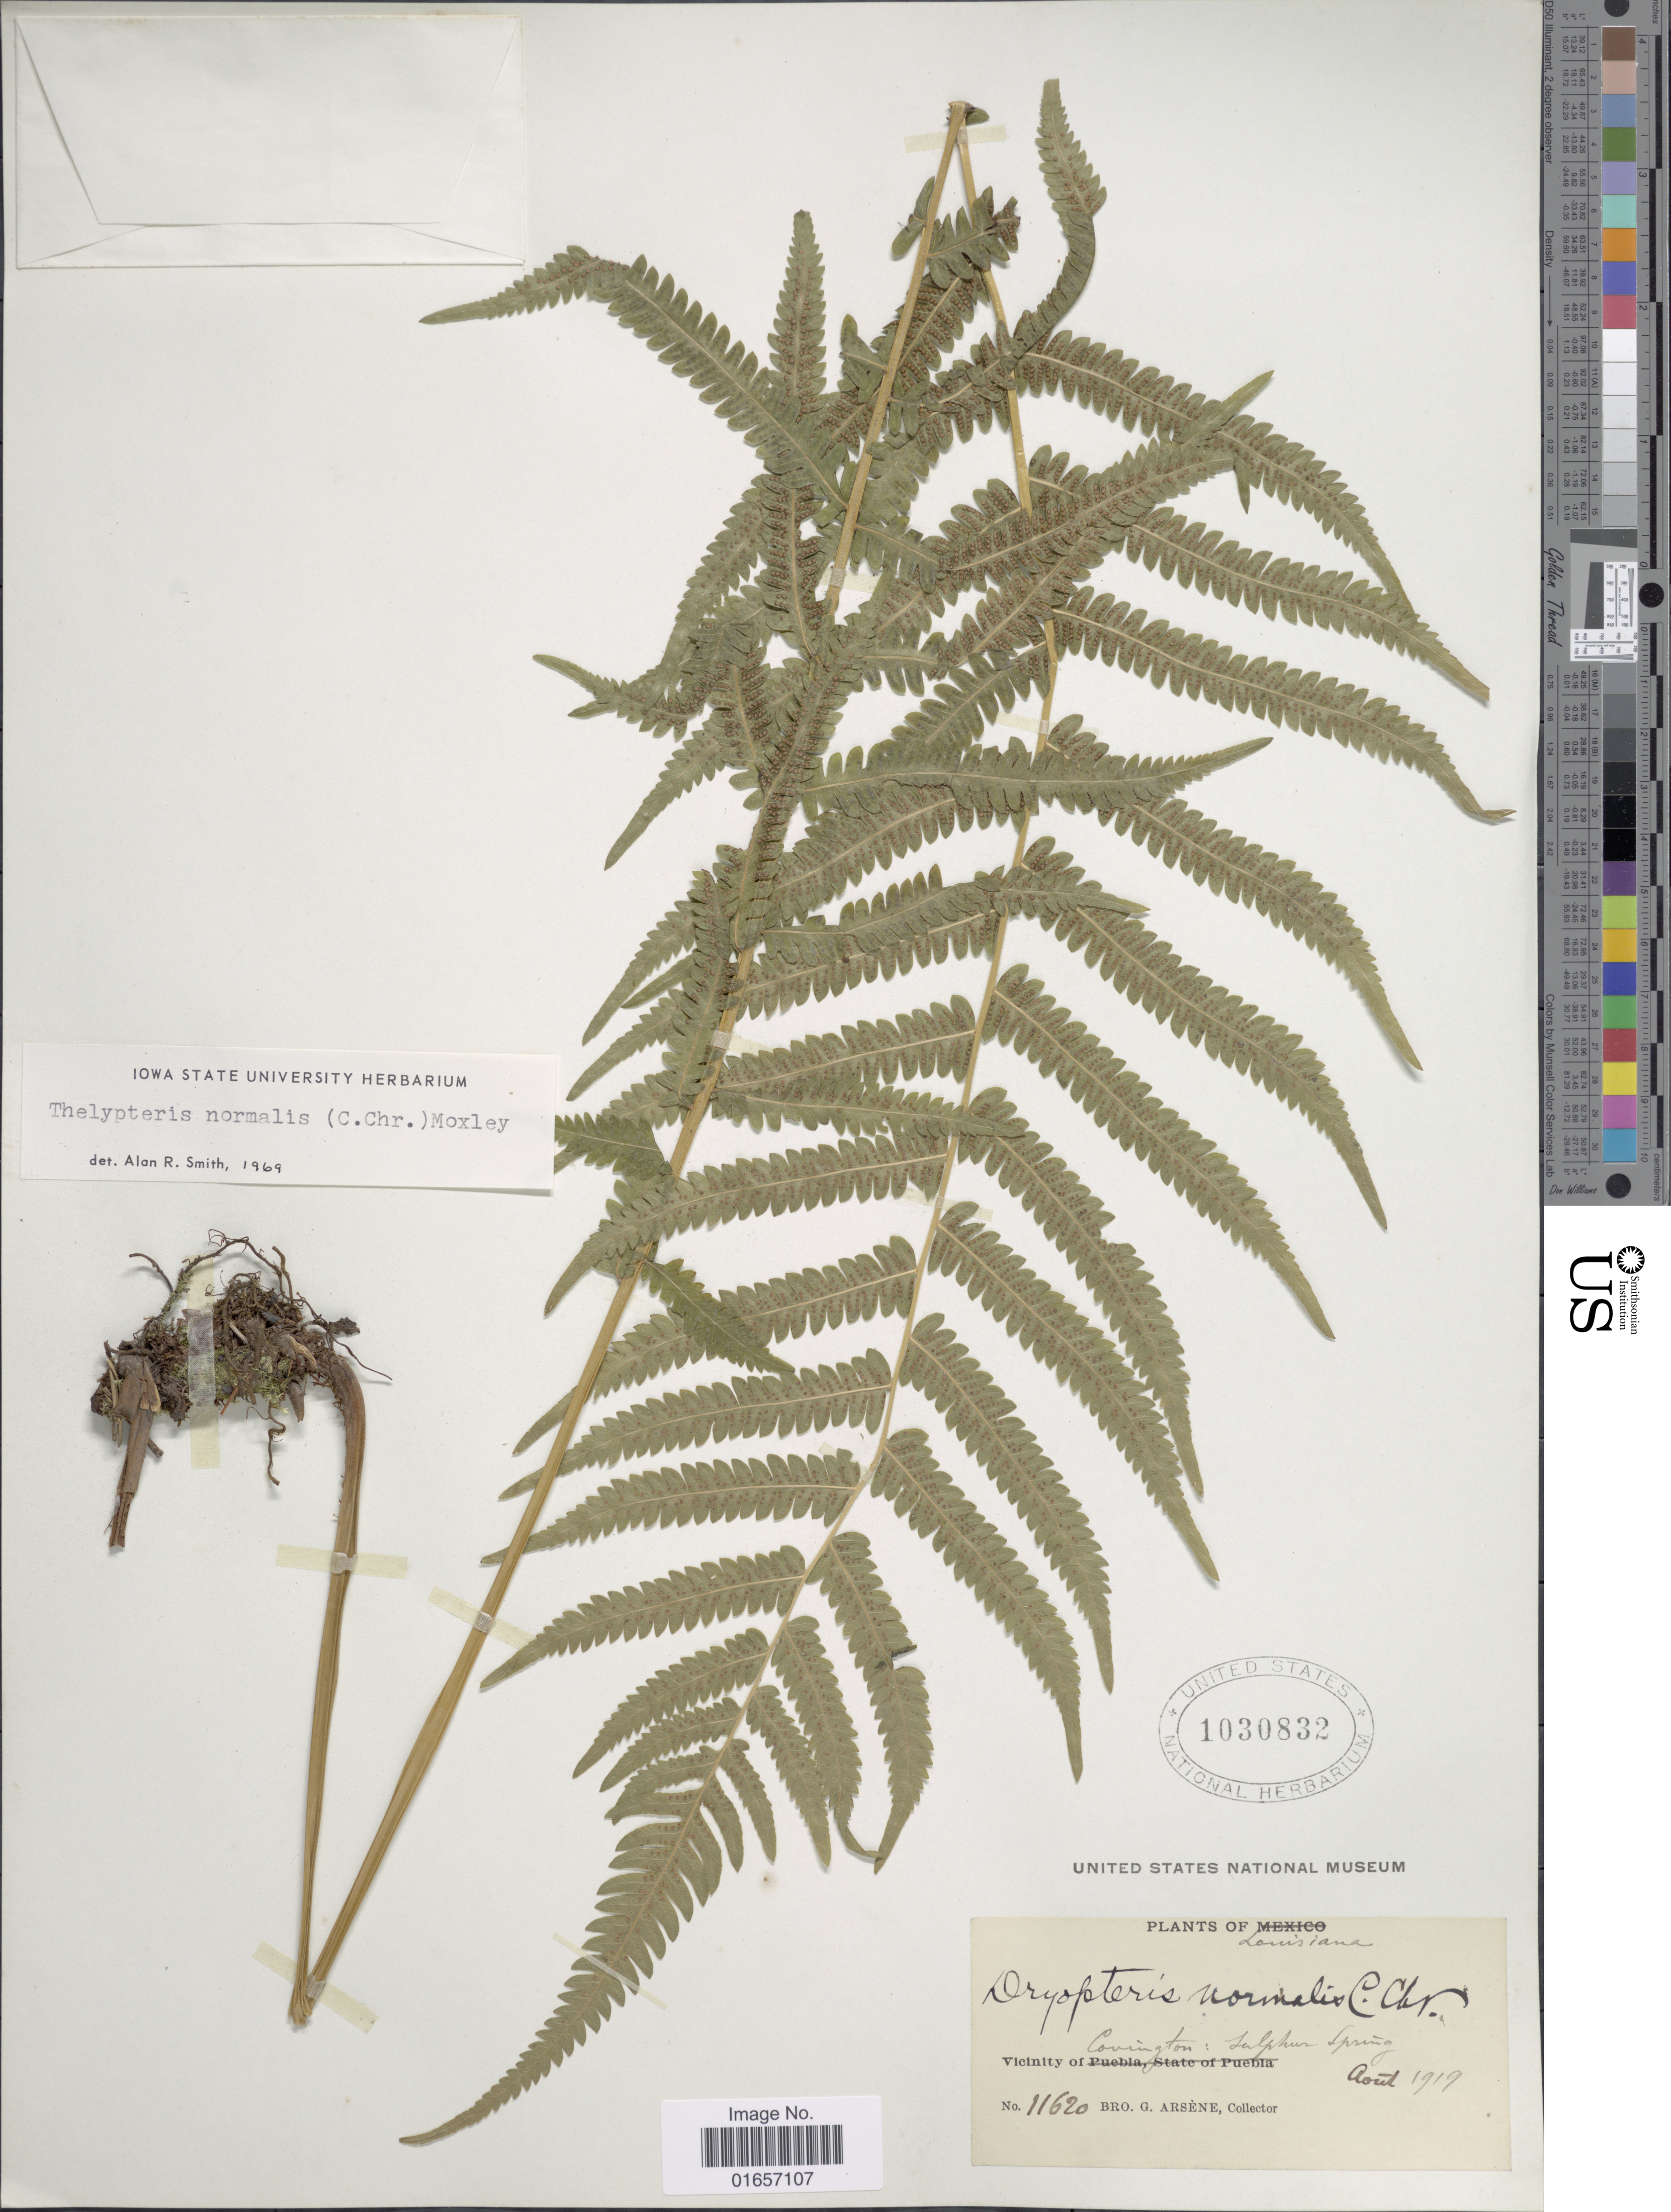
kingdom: Plantae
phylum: Tracheophyta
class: Polypodiopsida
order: Polypodiales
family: Thelypteridaceae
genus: Christella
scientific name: Christella kunthii comb. ined.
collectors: Bro. G. Arsène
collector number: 11620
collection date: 1919-08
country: United States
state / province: Louisiana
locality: Vicinity of Covington: Sulphur Spring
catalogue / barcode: US 1030832